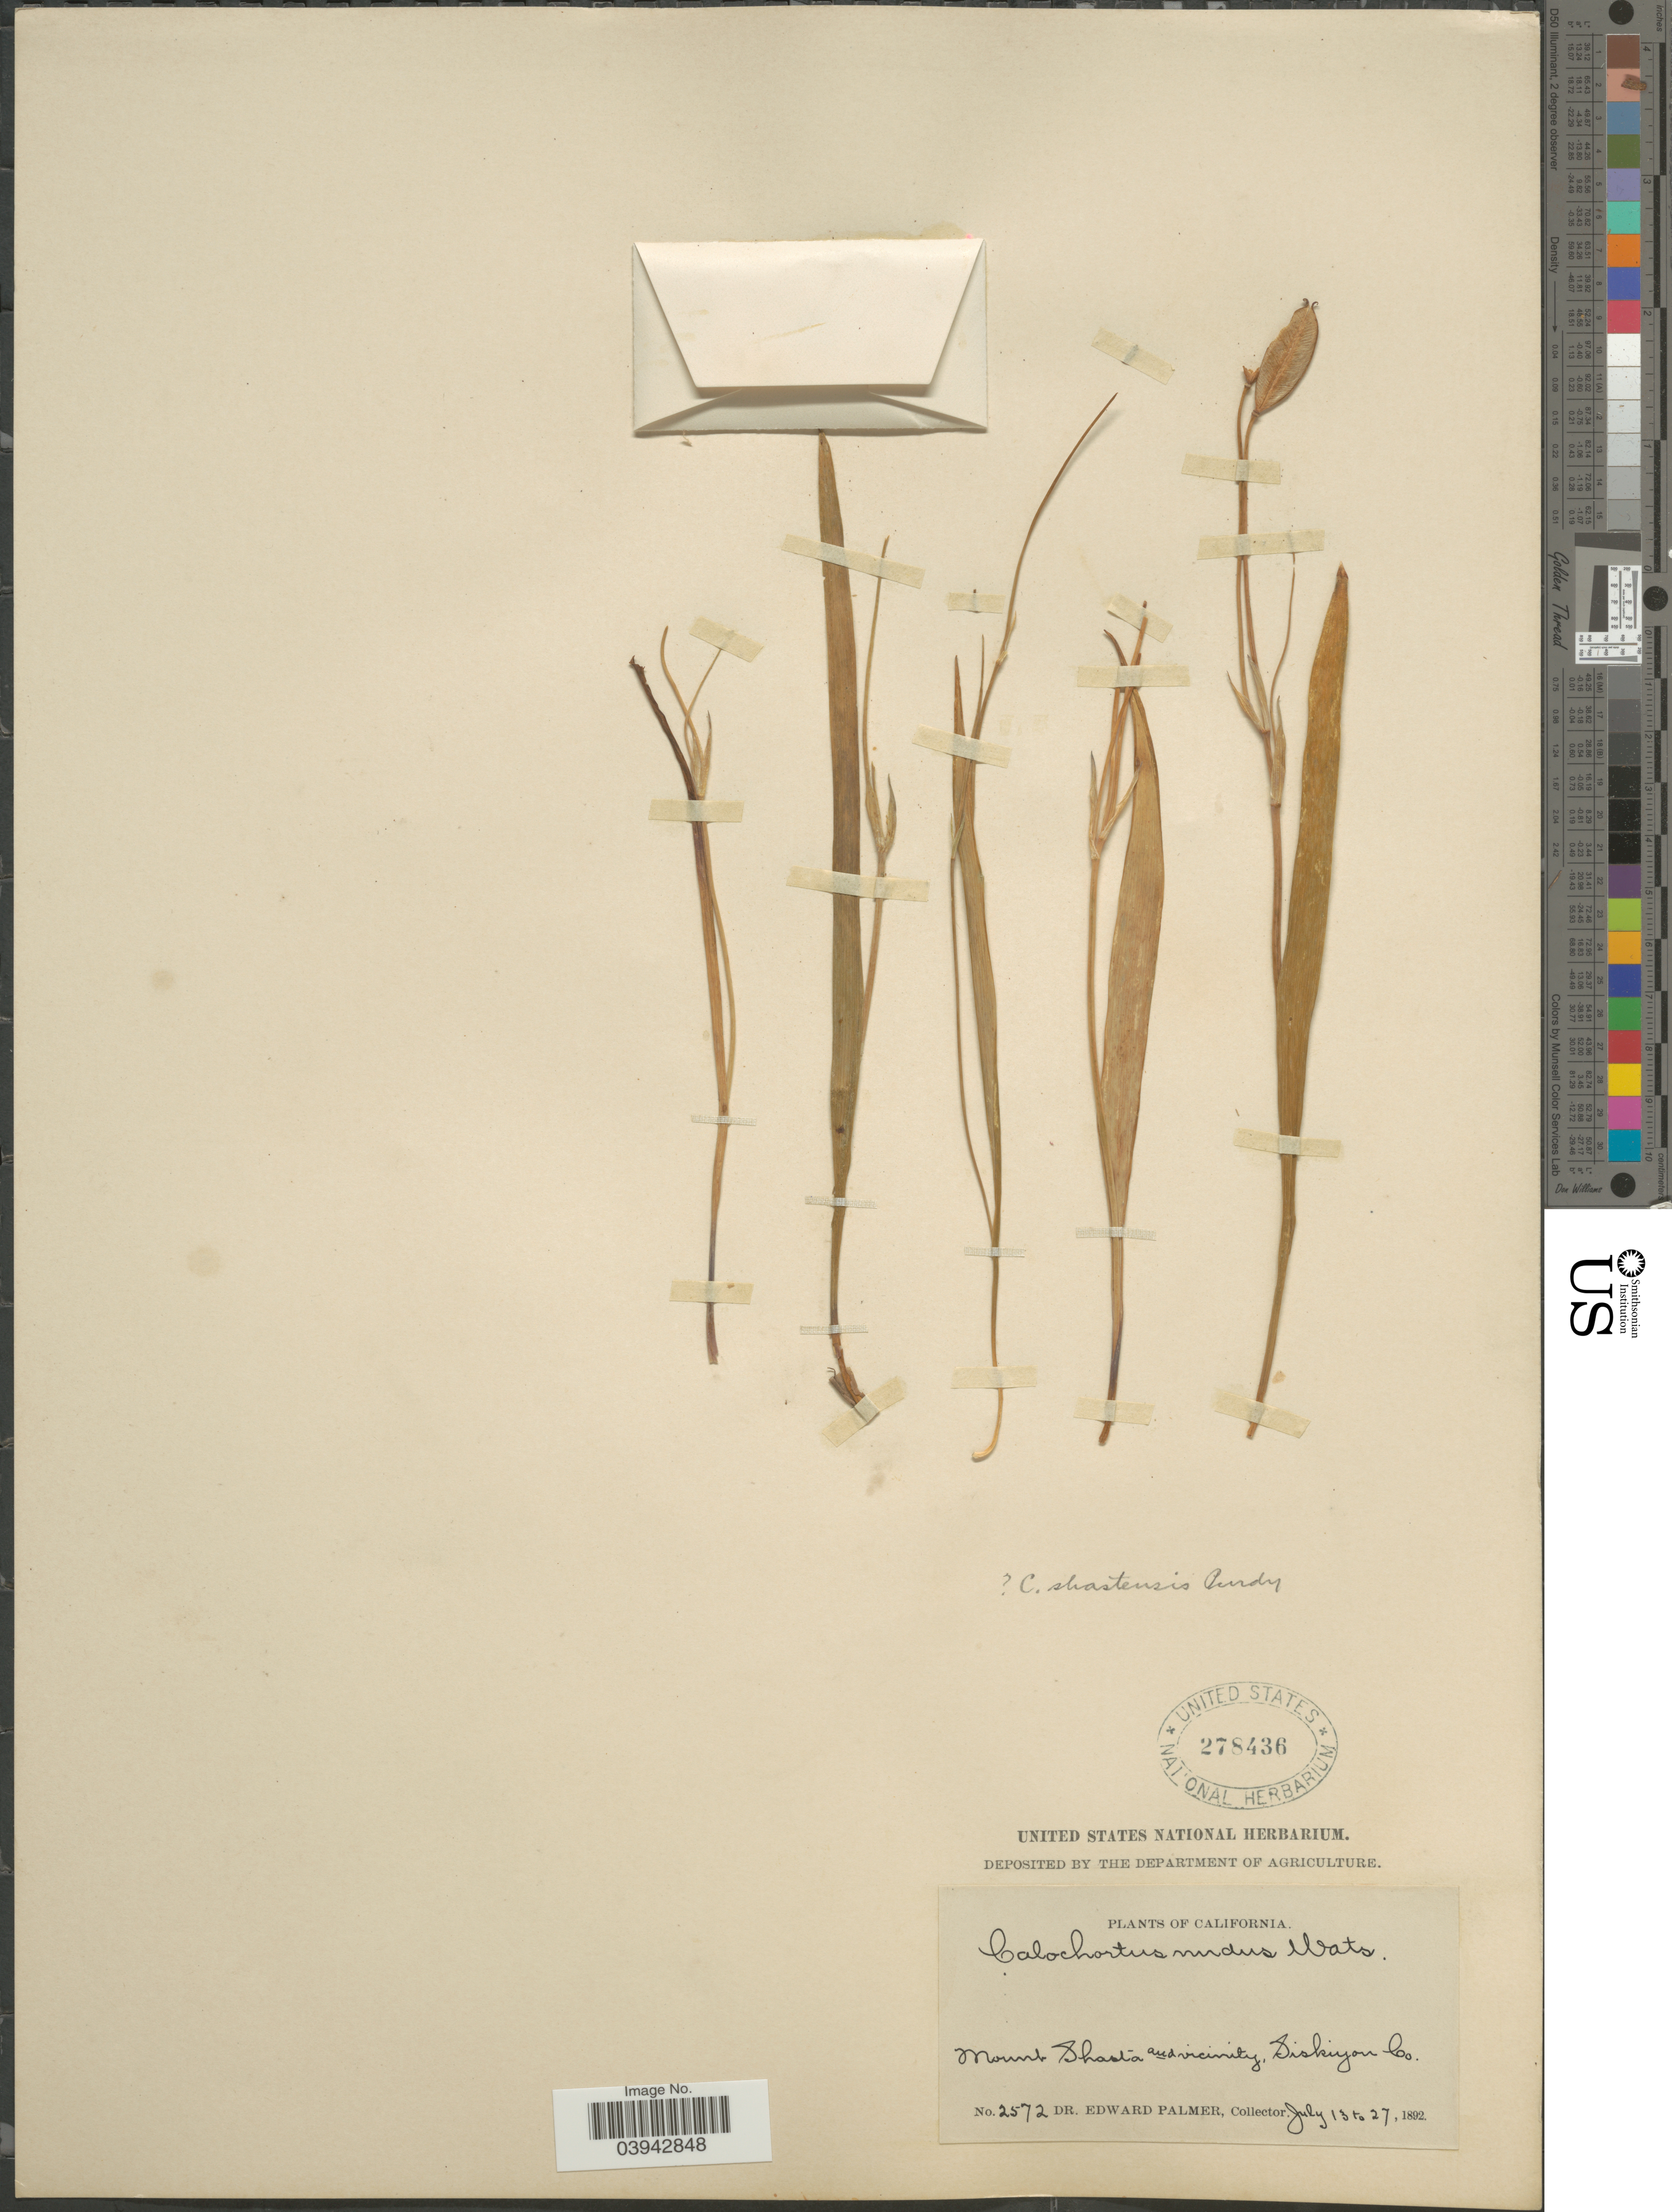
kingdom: Plantae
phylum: Tracheophyta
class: Liliopsida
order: Liliales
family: Liliaceae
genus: Calochortus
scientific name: Calochortus nudus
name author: S. Watson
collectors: E. Palmer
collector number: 2572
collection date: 1892-07-13/1892-07-27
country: United States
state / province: California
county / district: Siskiyou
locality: Mount Shasta and vicinity, Siskiyou Co.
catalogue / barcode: US 278436